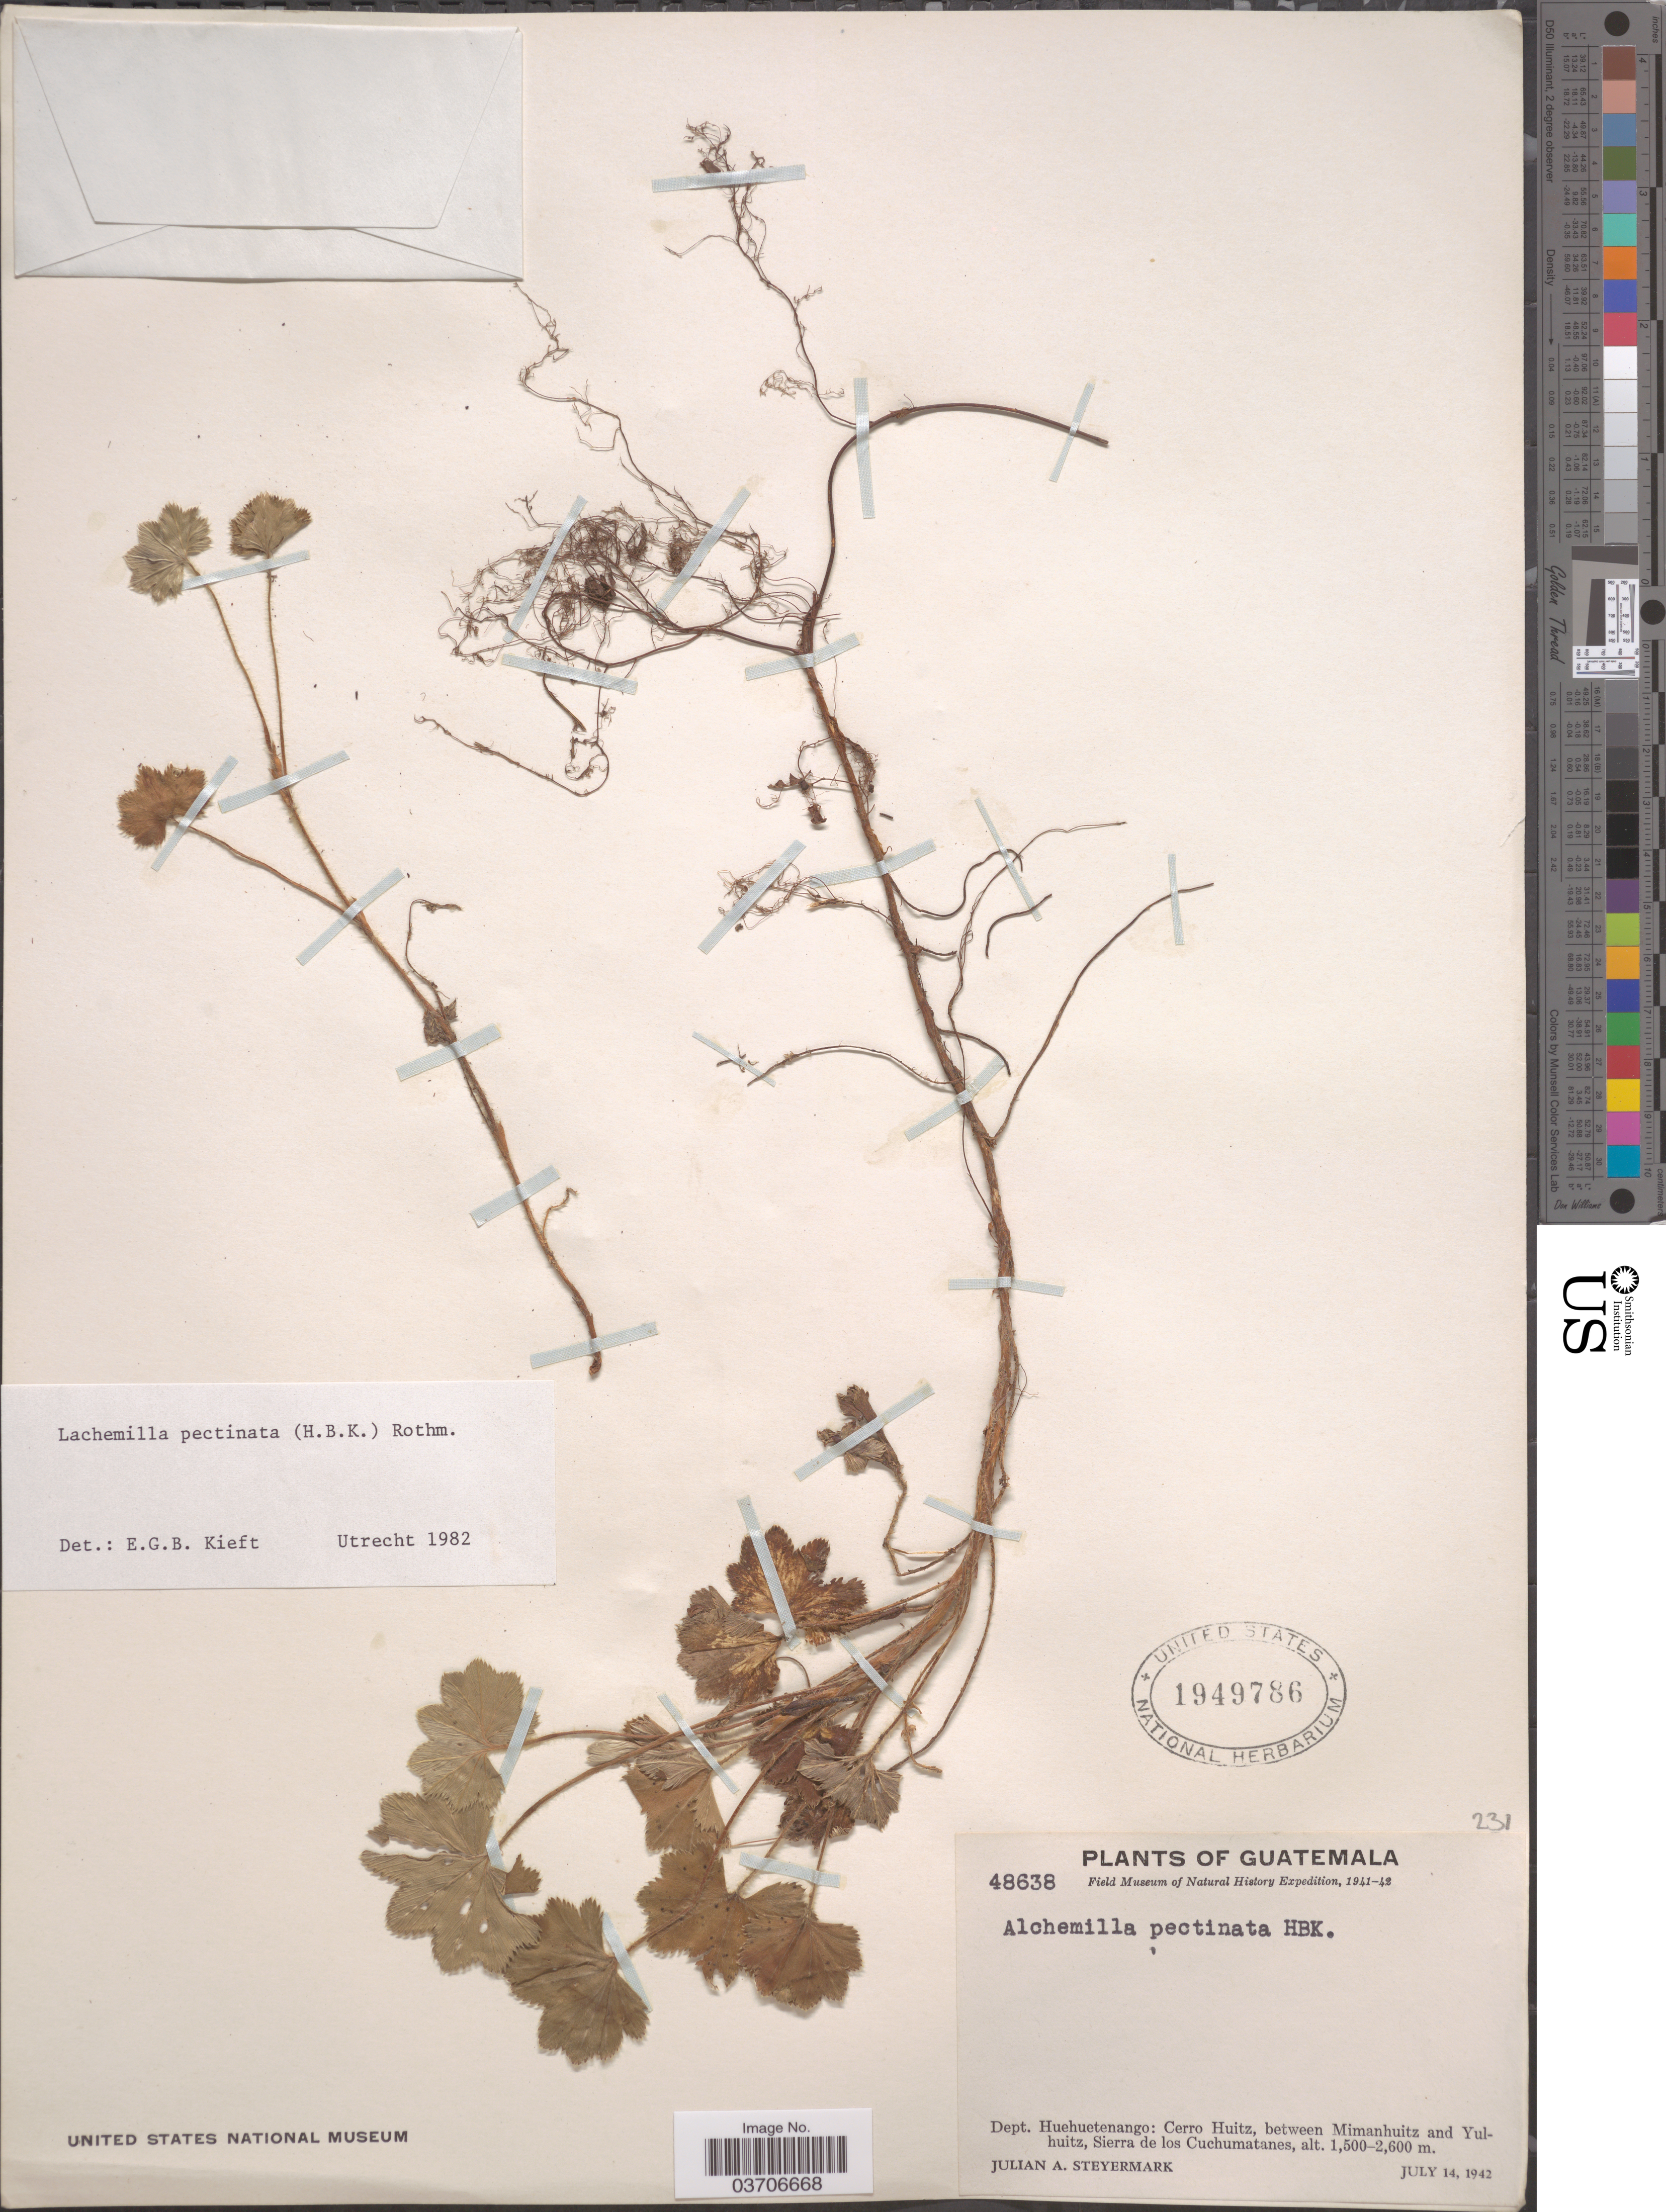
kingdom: Plantae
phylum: Tracheophyta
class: Magnoliopsida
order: Rosales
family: Rosaceae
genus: Lachemilla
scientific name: Lachemilla pectinata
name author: (Kunth) Rothm.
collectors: J. Steyermark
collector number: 48638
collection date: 1942-07-14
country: Guatemala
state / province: Huehuetenango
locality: Dept. Huehuetenango: Cerro Huitz, between Mimanhuitz and Yulhuitz, Sierra de los Cuchumatanes.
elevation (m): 1500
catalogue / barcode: US 1949786